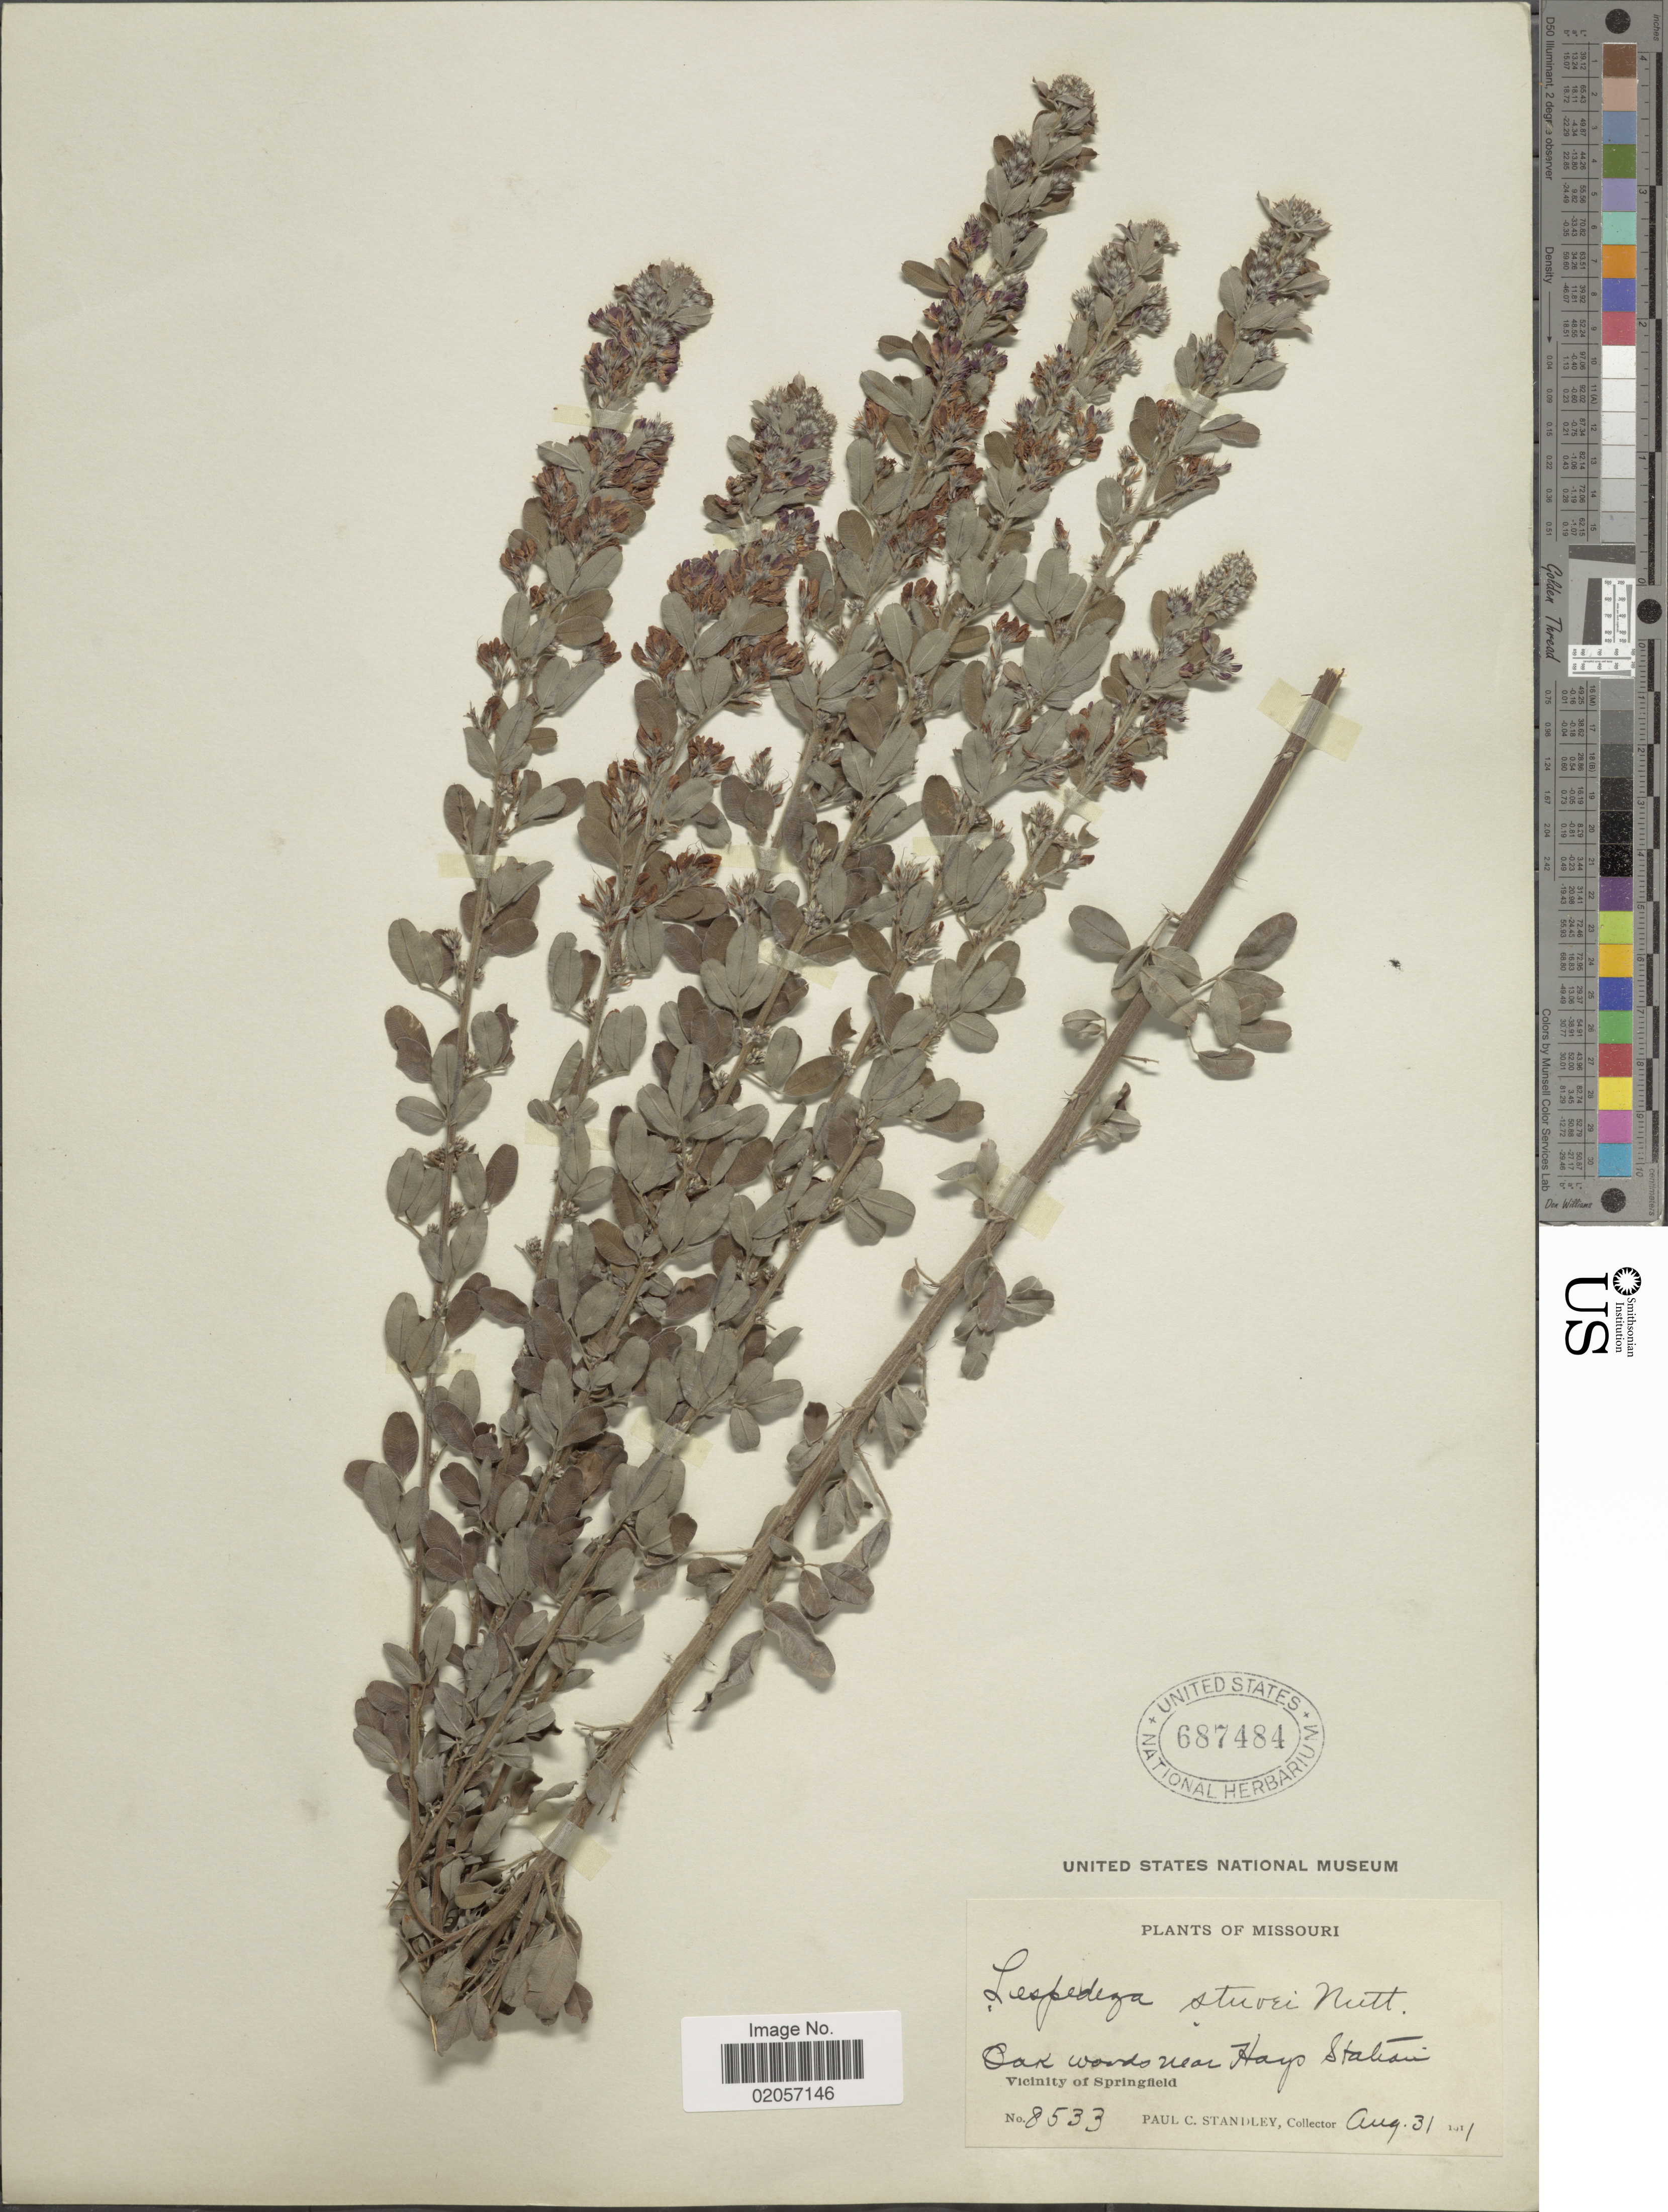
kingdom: Plantae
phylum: Tracheophyta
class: Magnoliopsida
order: Fabales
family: Fabaceae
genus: Lespedeza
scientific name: Lespedeza stuevei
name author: Nutt.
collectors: P. C. Standley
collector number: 8533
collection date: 1911-08-31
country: United States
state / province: Missouri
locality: Oak woods near Hays Station. Vicinity of Springfield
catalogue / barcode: US 687484